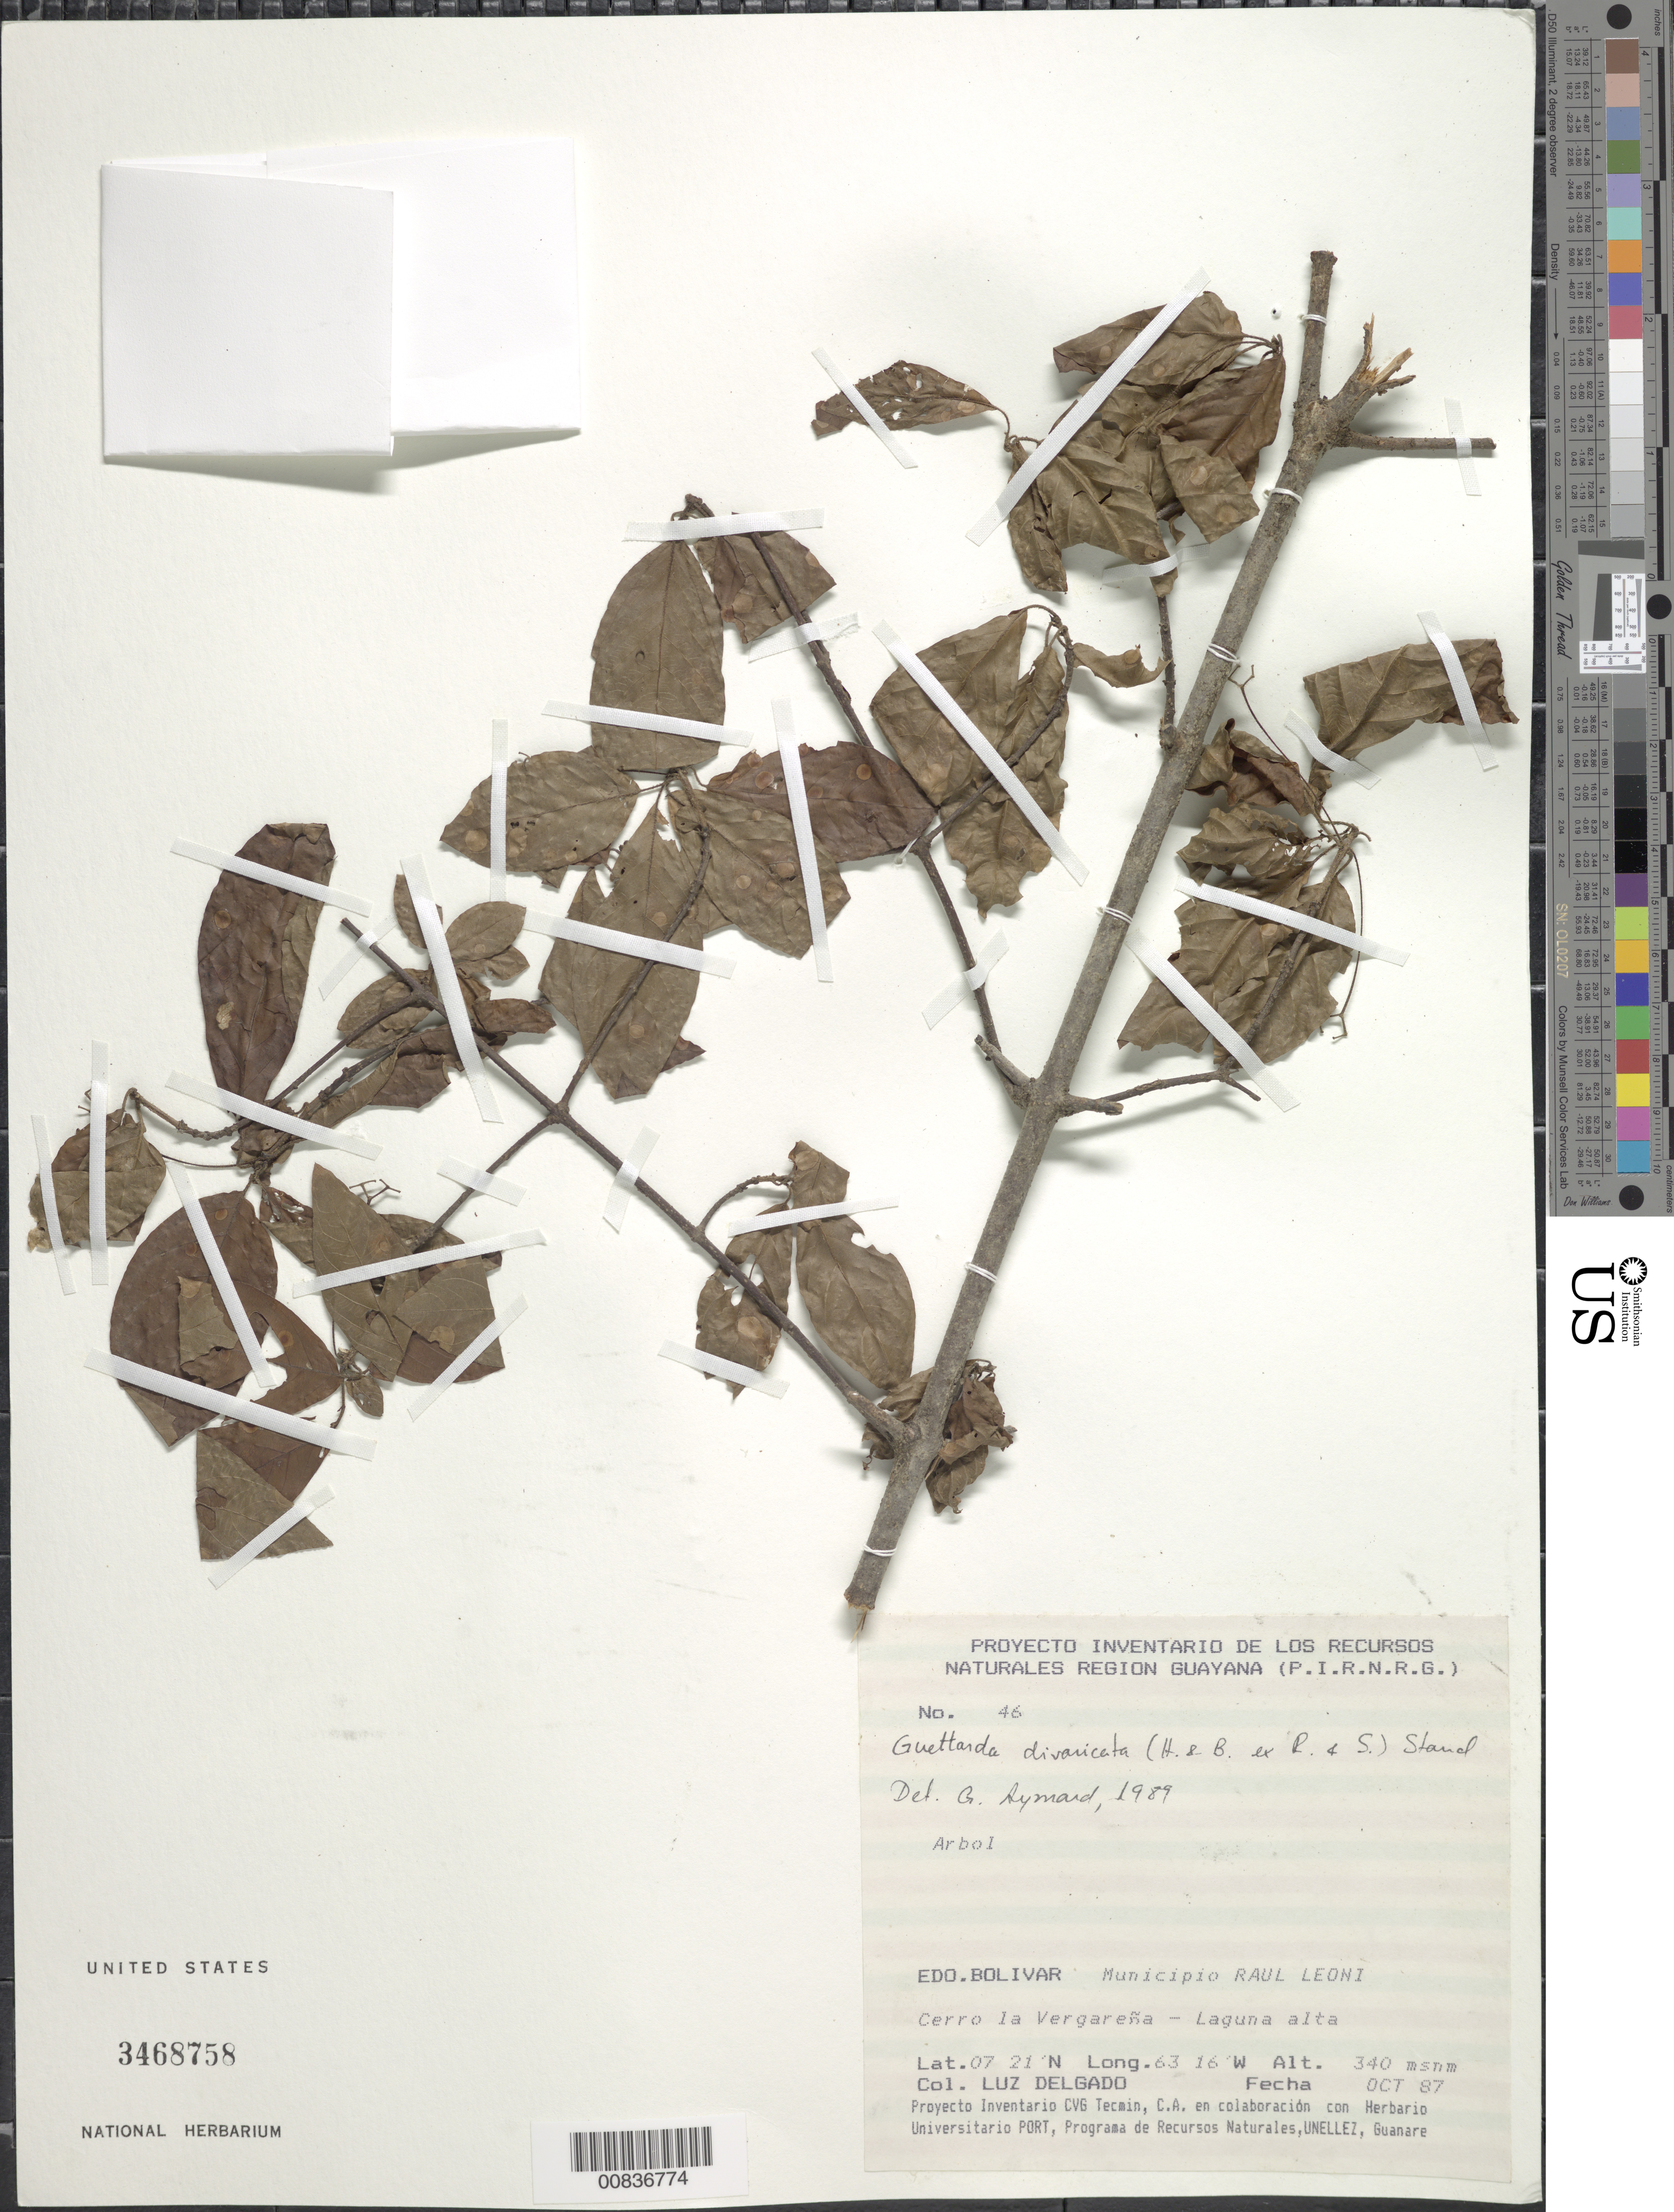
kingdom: Plantae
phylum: Tracheophyta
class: Magnoliopsida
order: Gentianales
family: Rubiaceae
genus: Guettarda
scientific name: Guettarda divaricata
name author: (Humb. & Bonpl. ex Roem. & Schult.) Standl.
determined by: Aymard C., G. A., (PORT), Univ. Nac. Exp. de los Llanos Ezequiel Zamora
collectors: L. Delgado V.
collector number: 46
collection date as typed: Oct-87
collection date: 1987-10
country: Venezuela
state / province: Bolívar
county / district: Angostura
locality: Mun. Raúl Leoni [=Angostura], Cerro la Vergareña - Laguna alta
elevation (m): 340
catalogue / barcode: US 3468758